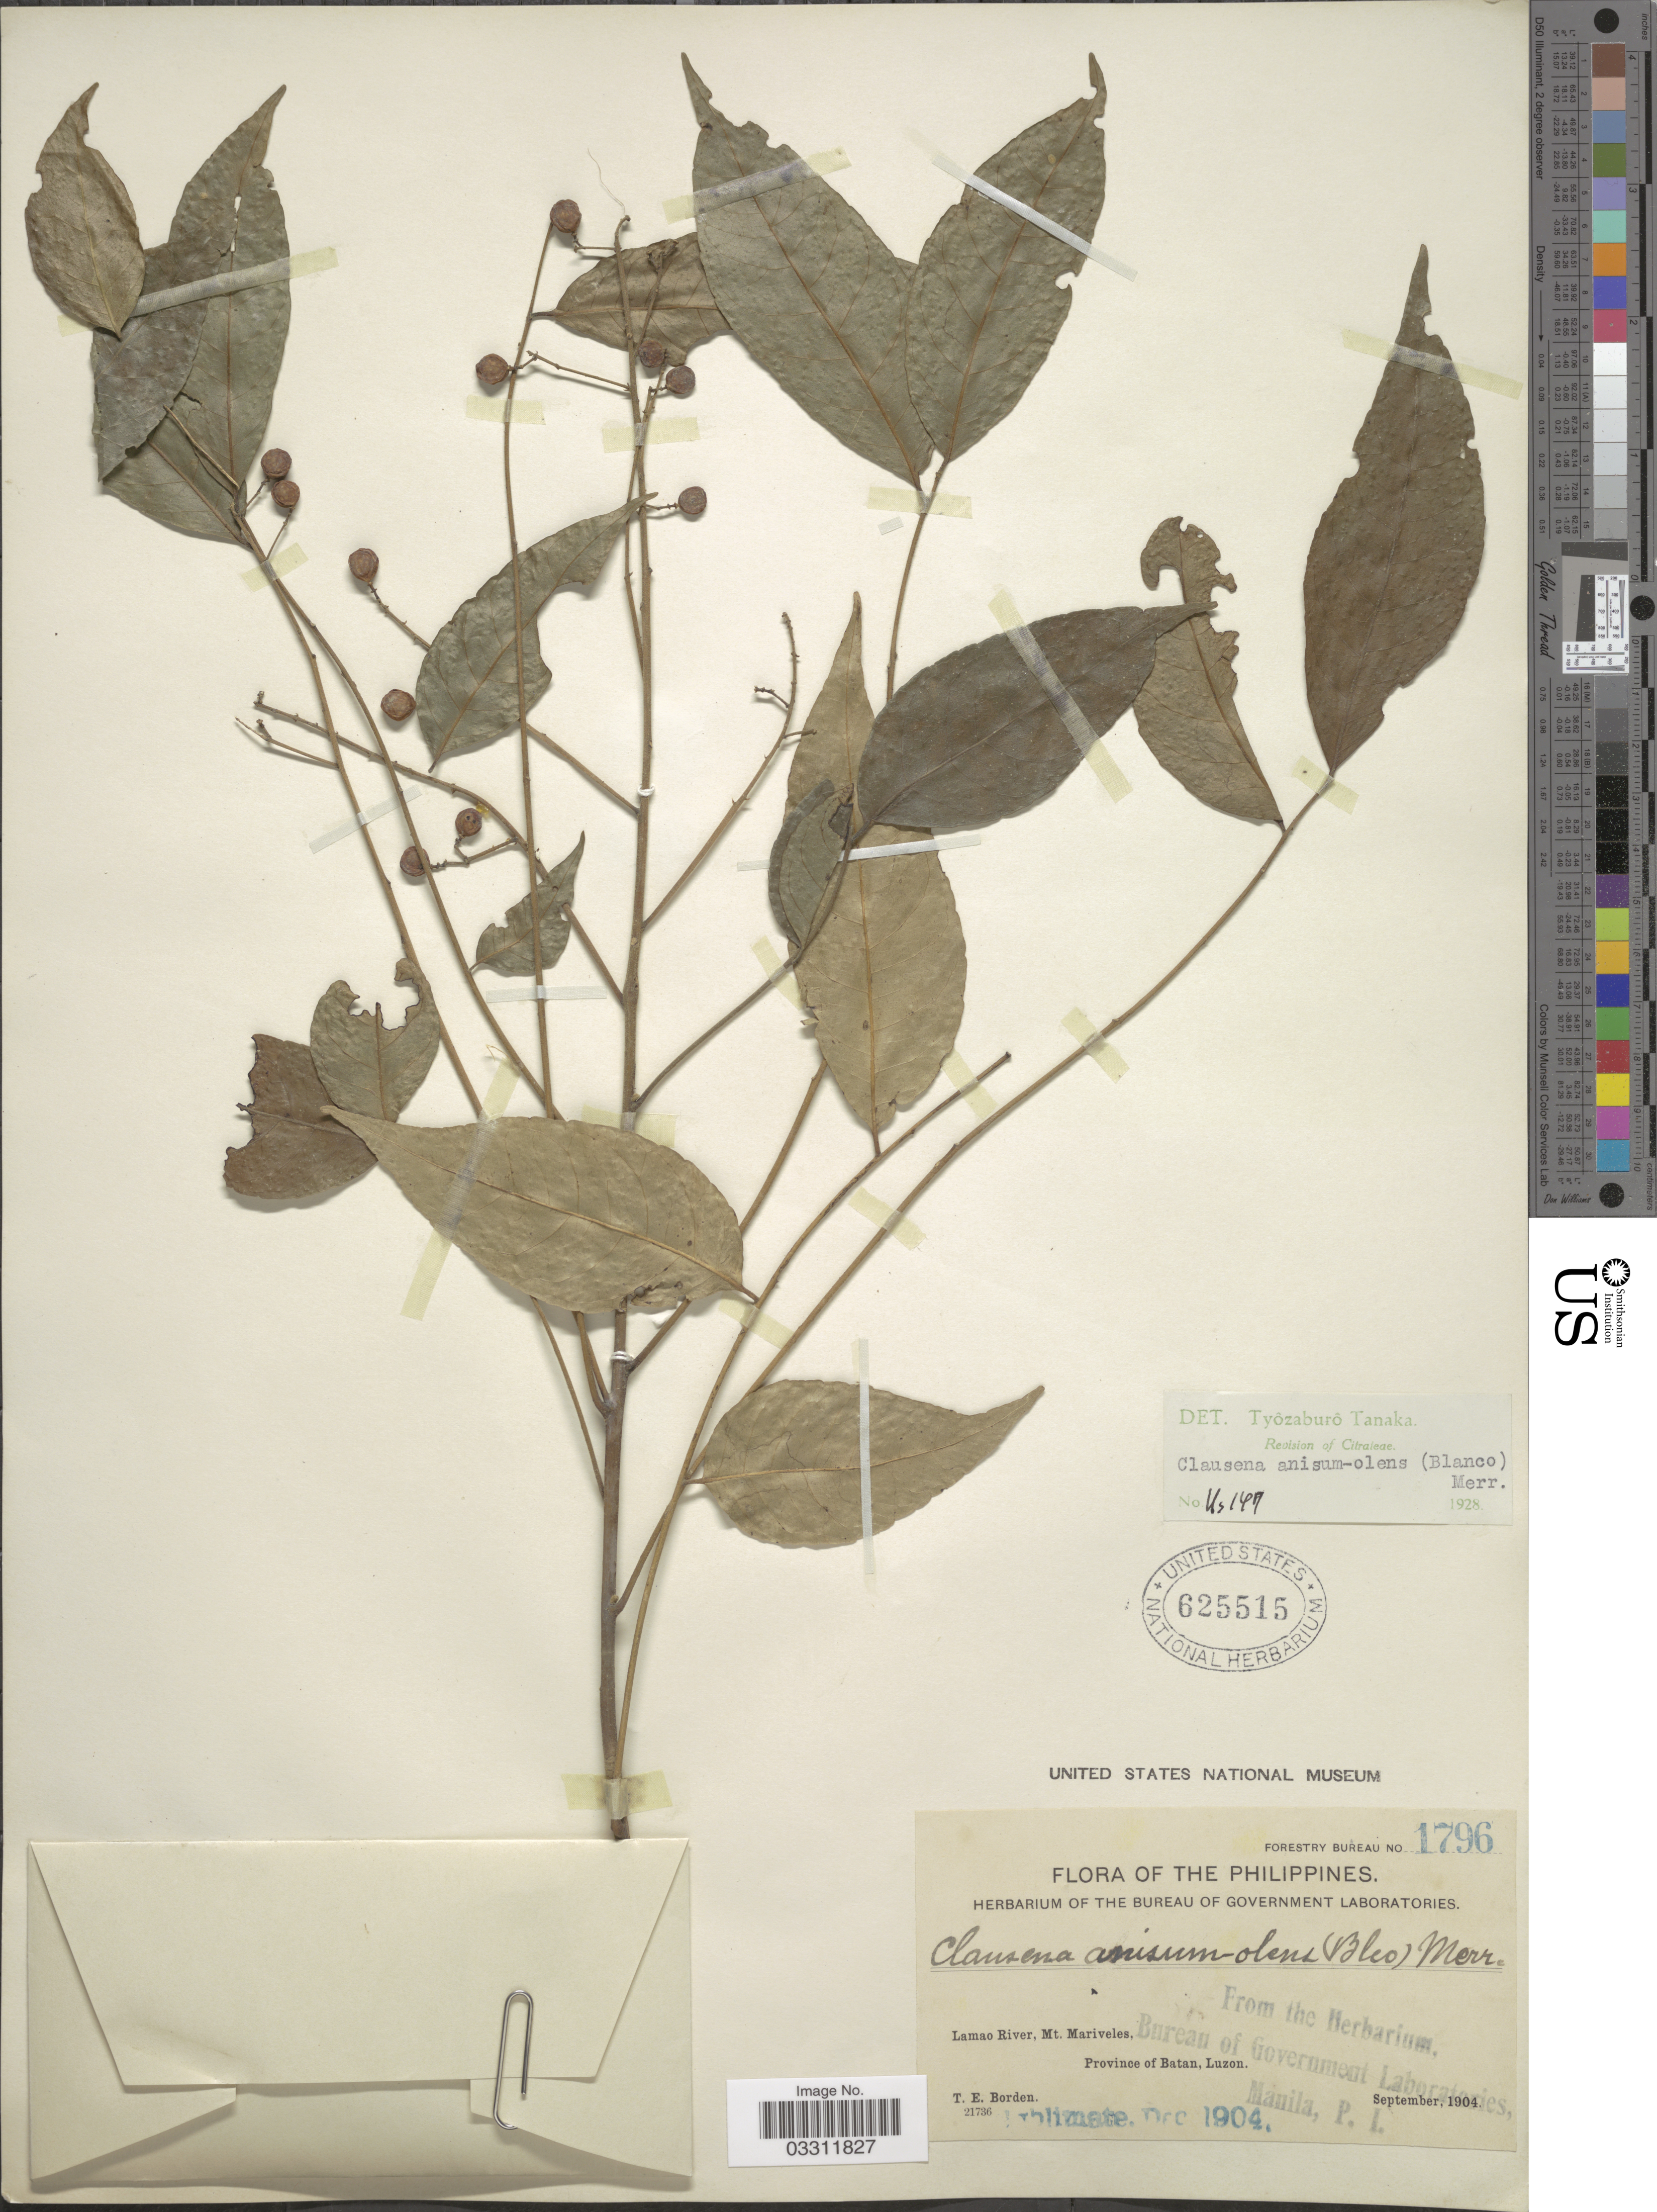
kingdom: Plantae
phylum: Tracheophyta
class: Magnoliopsida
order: Sapindales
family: Rutaceae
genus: Clausena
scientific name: Clausena anisum-olens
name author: (Blume) Merr.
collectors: T. E. Borden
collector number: Forestry Bureau 1796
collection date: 1904-09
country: Philippines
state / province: Cagayan Valley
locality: Lamao River, Mt. Mariveles, Province of Batan, Luzon.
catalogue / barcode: US 625515